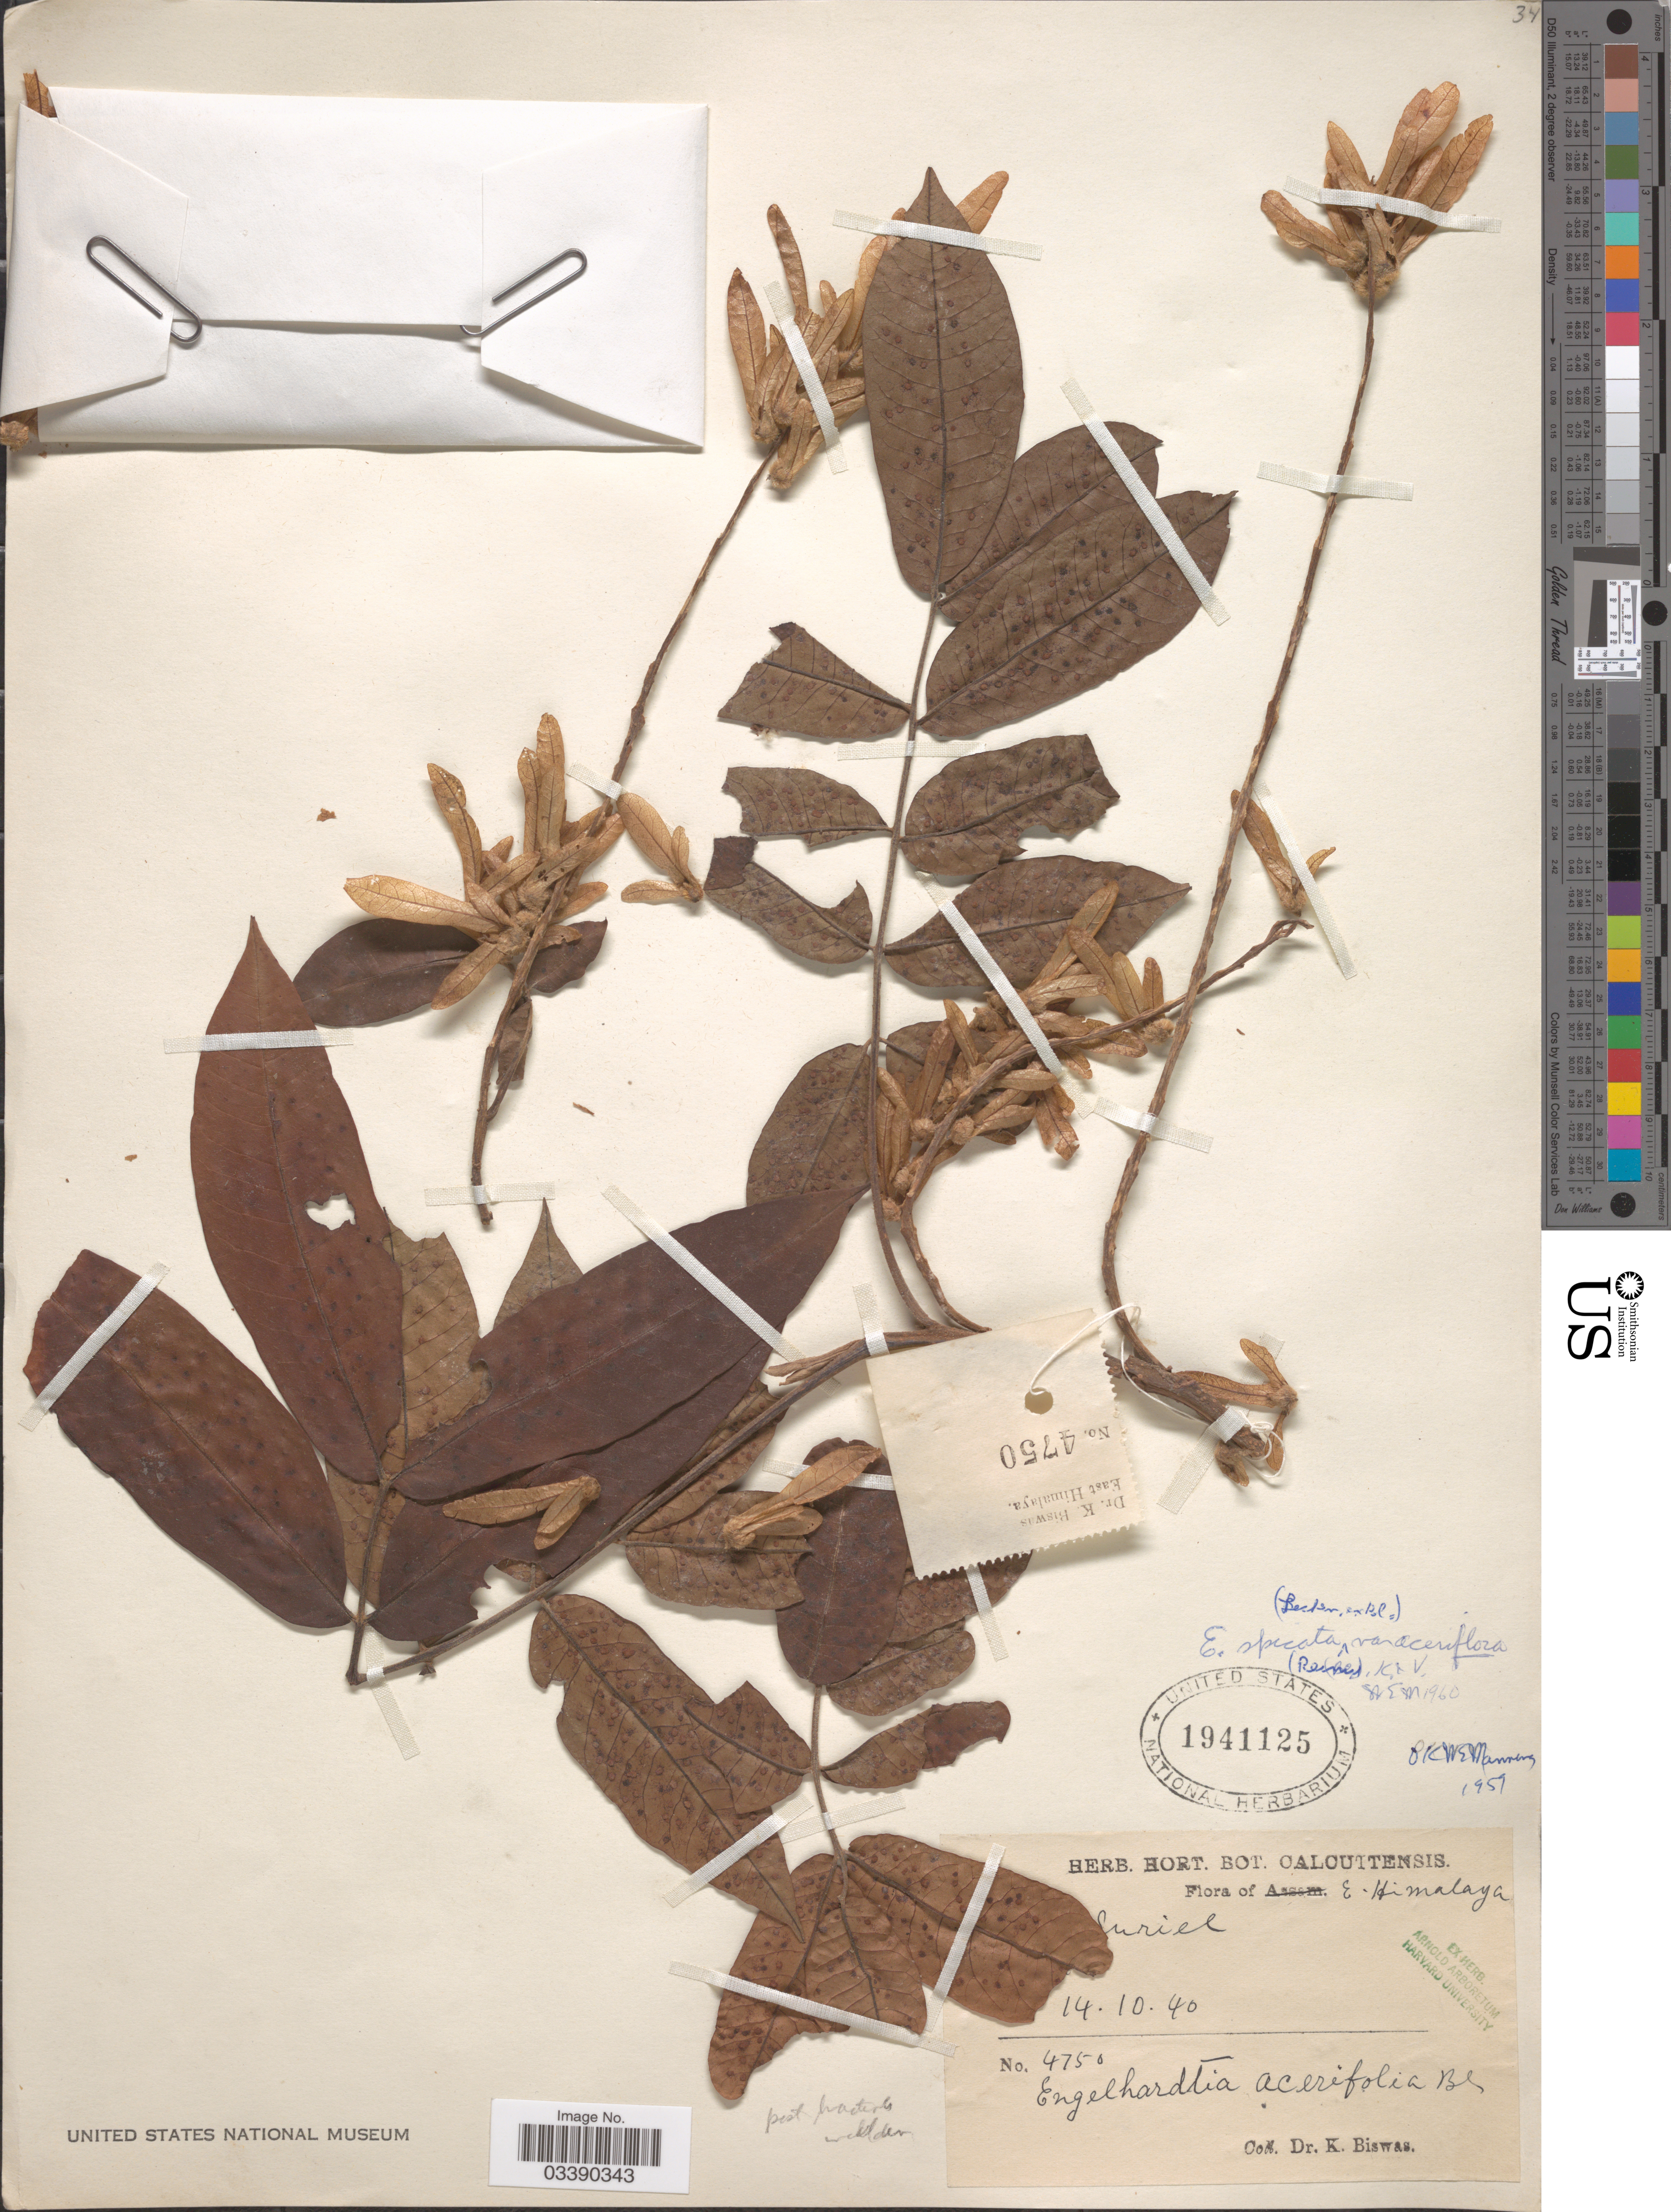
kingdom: Plantae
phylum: Tracheophyta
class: Magnoliopsida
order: Fagales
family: Juglandaceae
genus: Engelhardia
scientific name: Engelhardia spicata var. aceriflora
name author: (Reinw.) Koord. & Valeton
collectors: K. Biswas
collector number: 4750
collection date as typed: Transcribed d/m/y: 14/10/40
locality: E. Himalaya.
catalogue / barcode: US 1941125